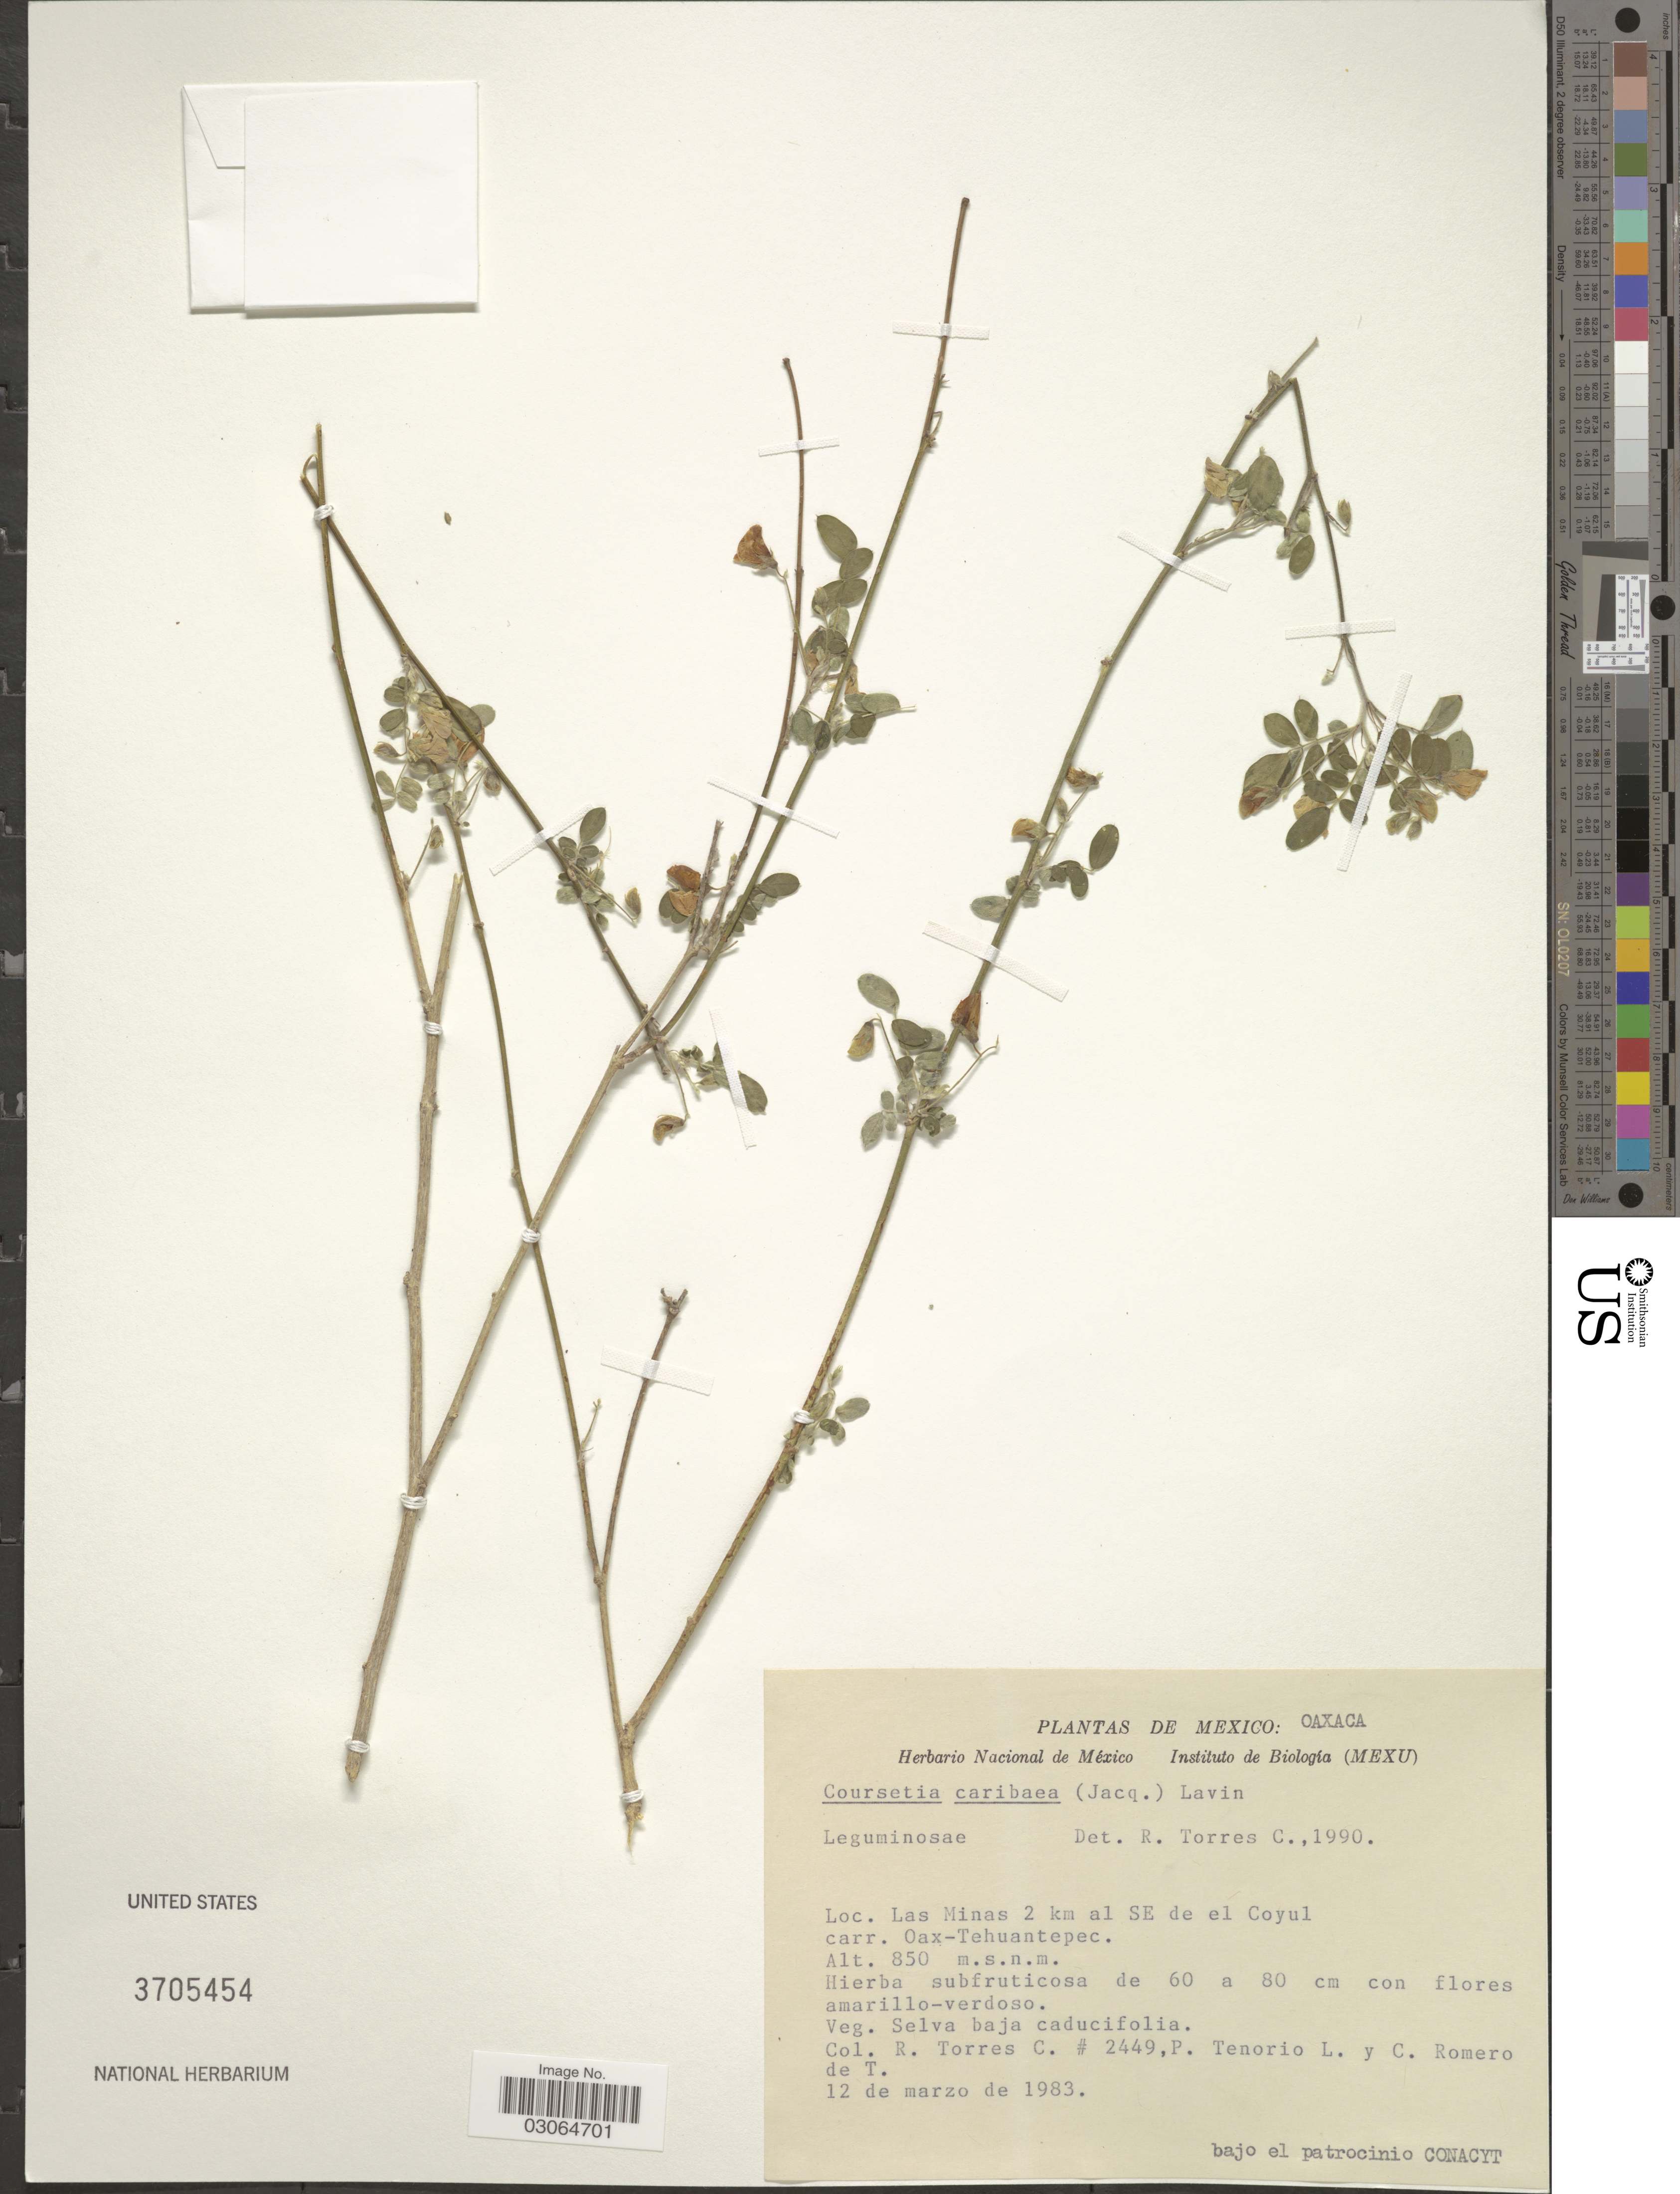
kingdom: Plantae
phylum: Tracheophyta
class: Magnoliopsida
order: Fabales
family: Fabaceae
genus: Coursetia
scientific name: Coursetia caribaea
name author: (Jacq.) Lavin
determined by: Torres C., R.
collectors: R. Torres C., P. Tenorio L. & C. Romero de T.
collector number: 2449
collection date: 1983-03-12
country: Mexico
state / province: Oaxaca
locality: Las Minas 2 km al ESE de el Coyul carr. Oax-Tehuantepec.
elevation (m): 850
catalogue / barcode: US 3705454